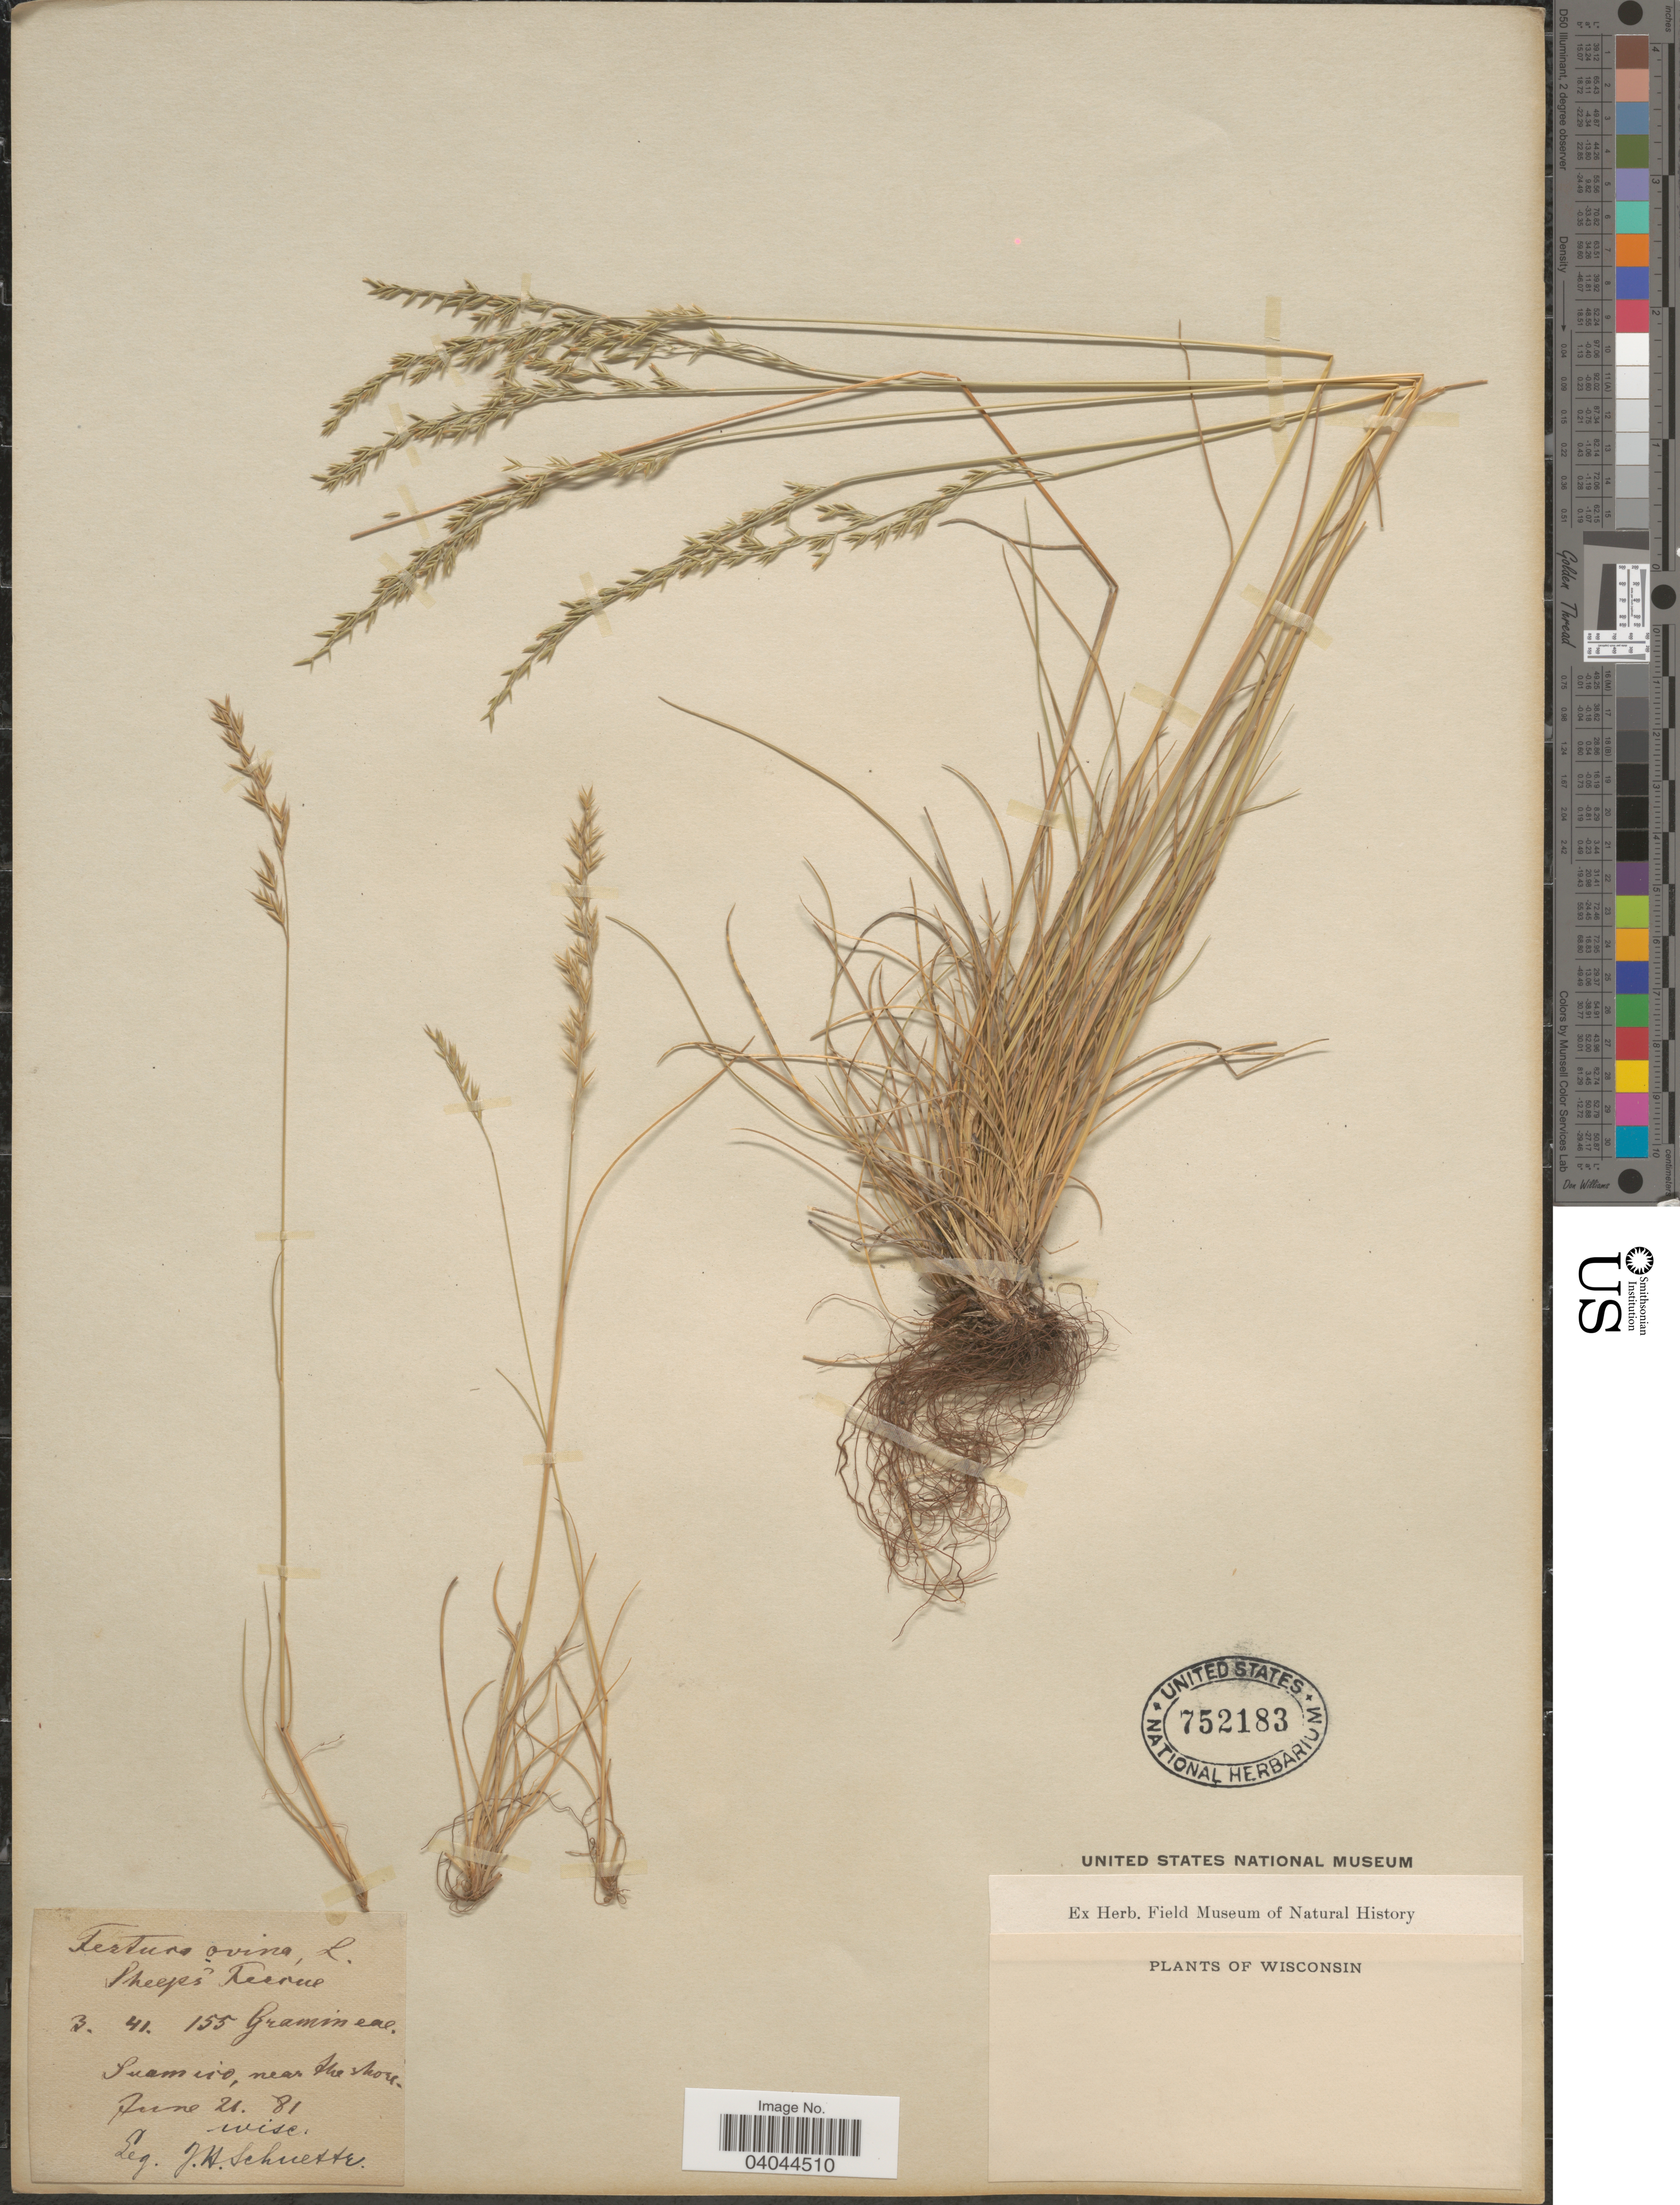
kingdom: Plantae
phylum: Tracheophyta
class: Liliopsida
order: Poales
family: Poaceae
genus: Festuca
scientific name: Festuca ovina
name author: L.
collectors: J. Schnette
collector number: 155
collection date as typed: Transcribed d/m/y: 21/6/81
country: United States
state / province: Wisconsin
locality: Suamico, near the shore.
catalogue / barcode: US 752183